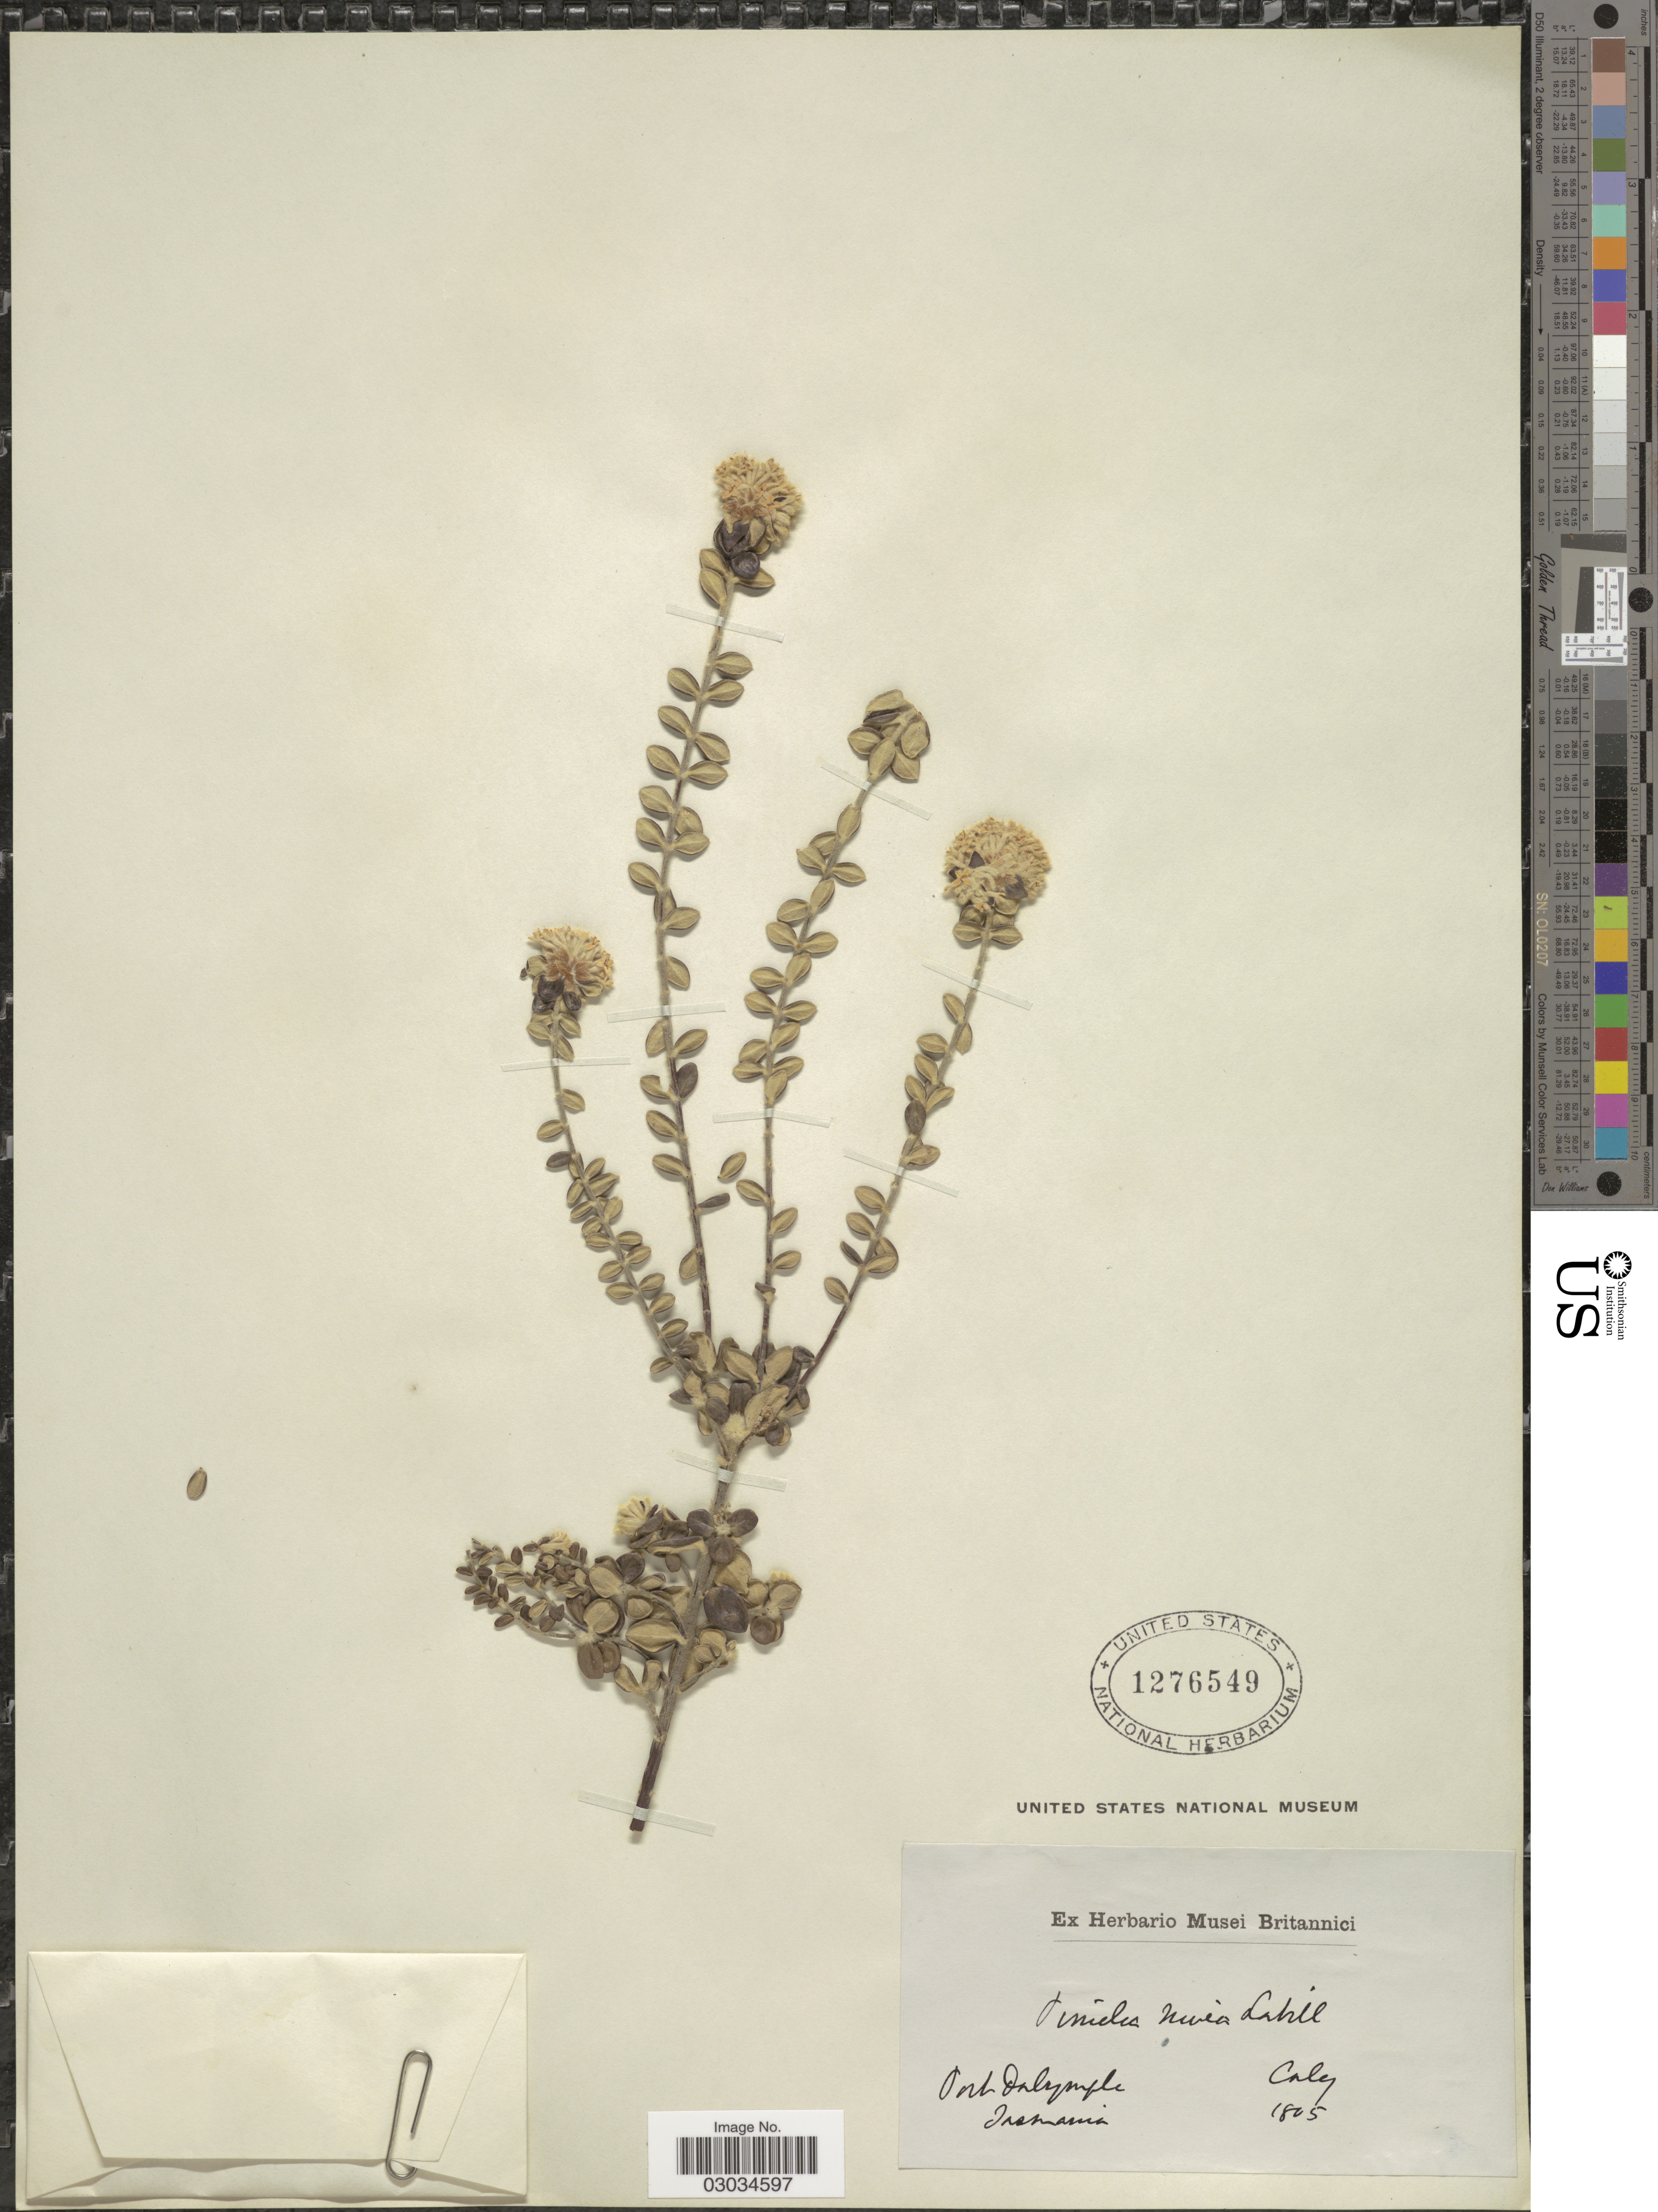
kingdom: Plantae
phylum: Tracheophyta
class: Magnoliopsida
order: Malvales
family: Thymelaeaceae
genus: Pimelea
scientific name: Pimelea nivea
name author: Labill.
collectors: -. Caley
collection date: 1805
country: Australia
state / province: Tasmania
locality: Port Dalrymple.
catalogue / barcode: US 1276549